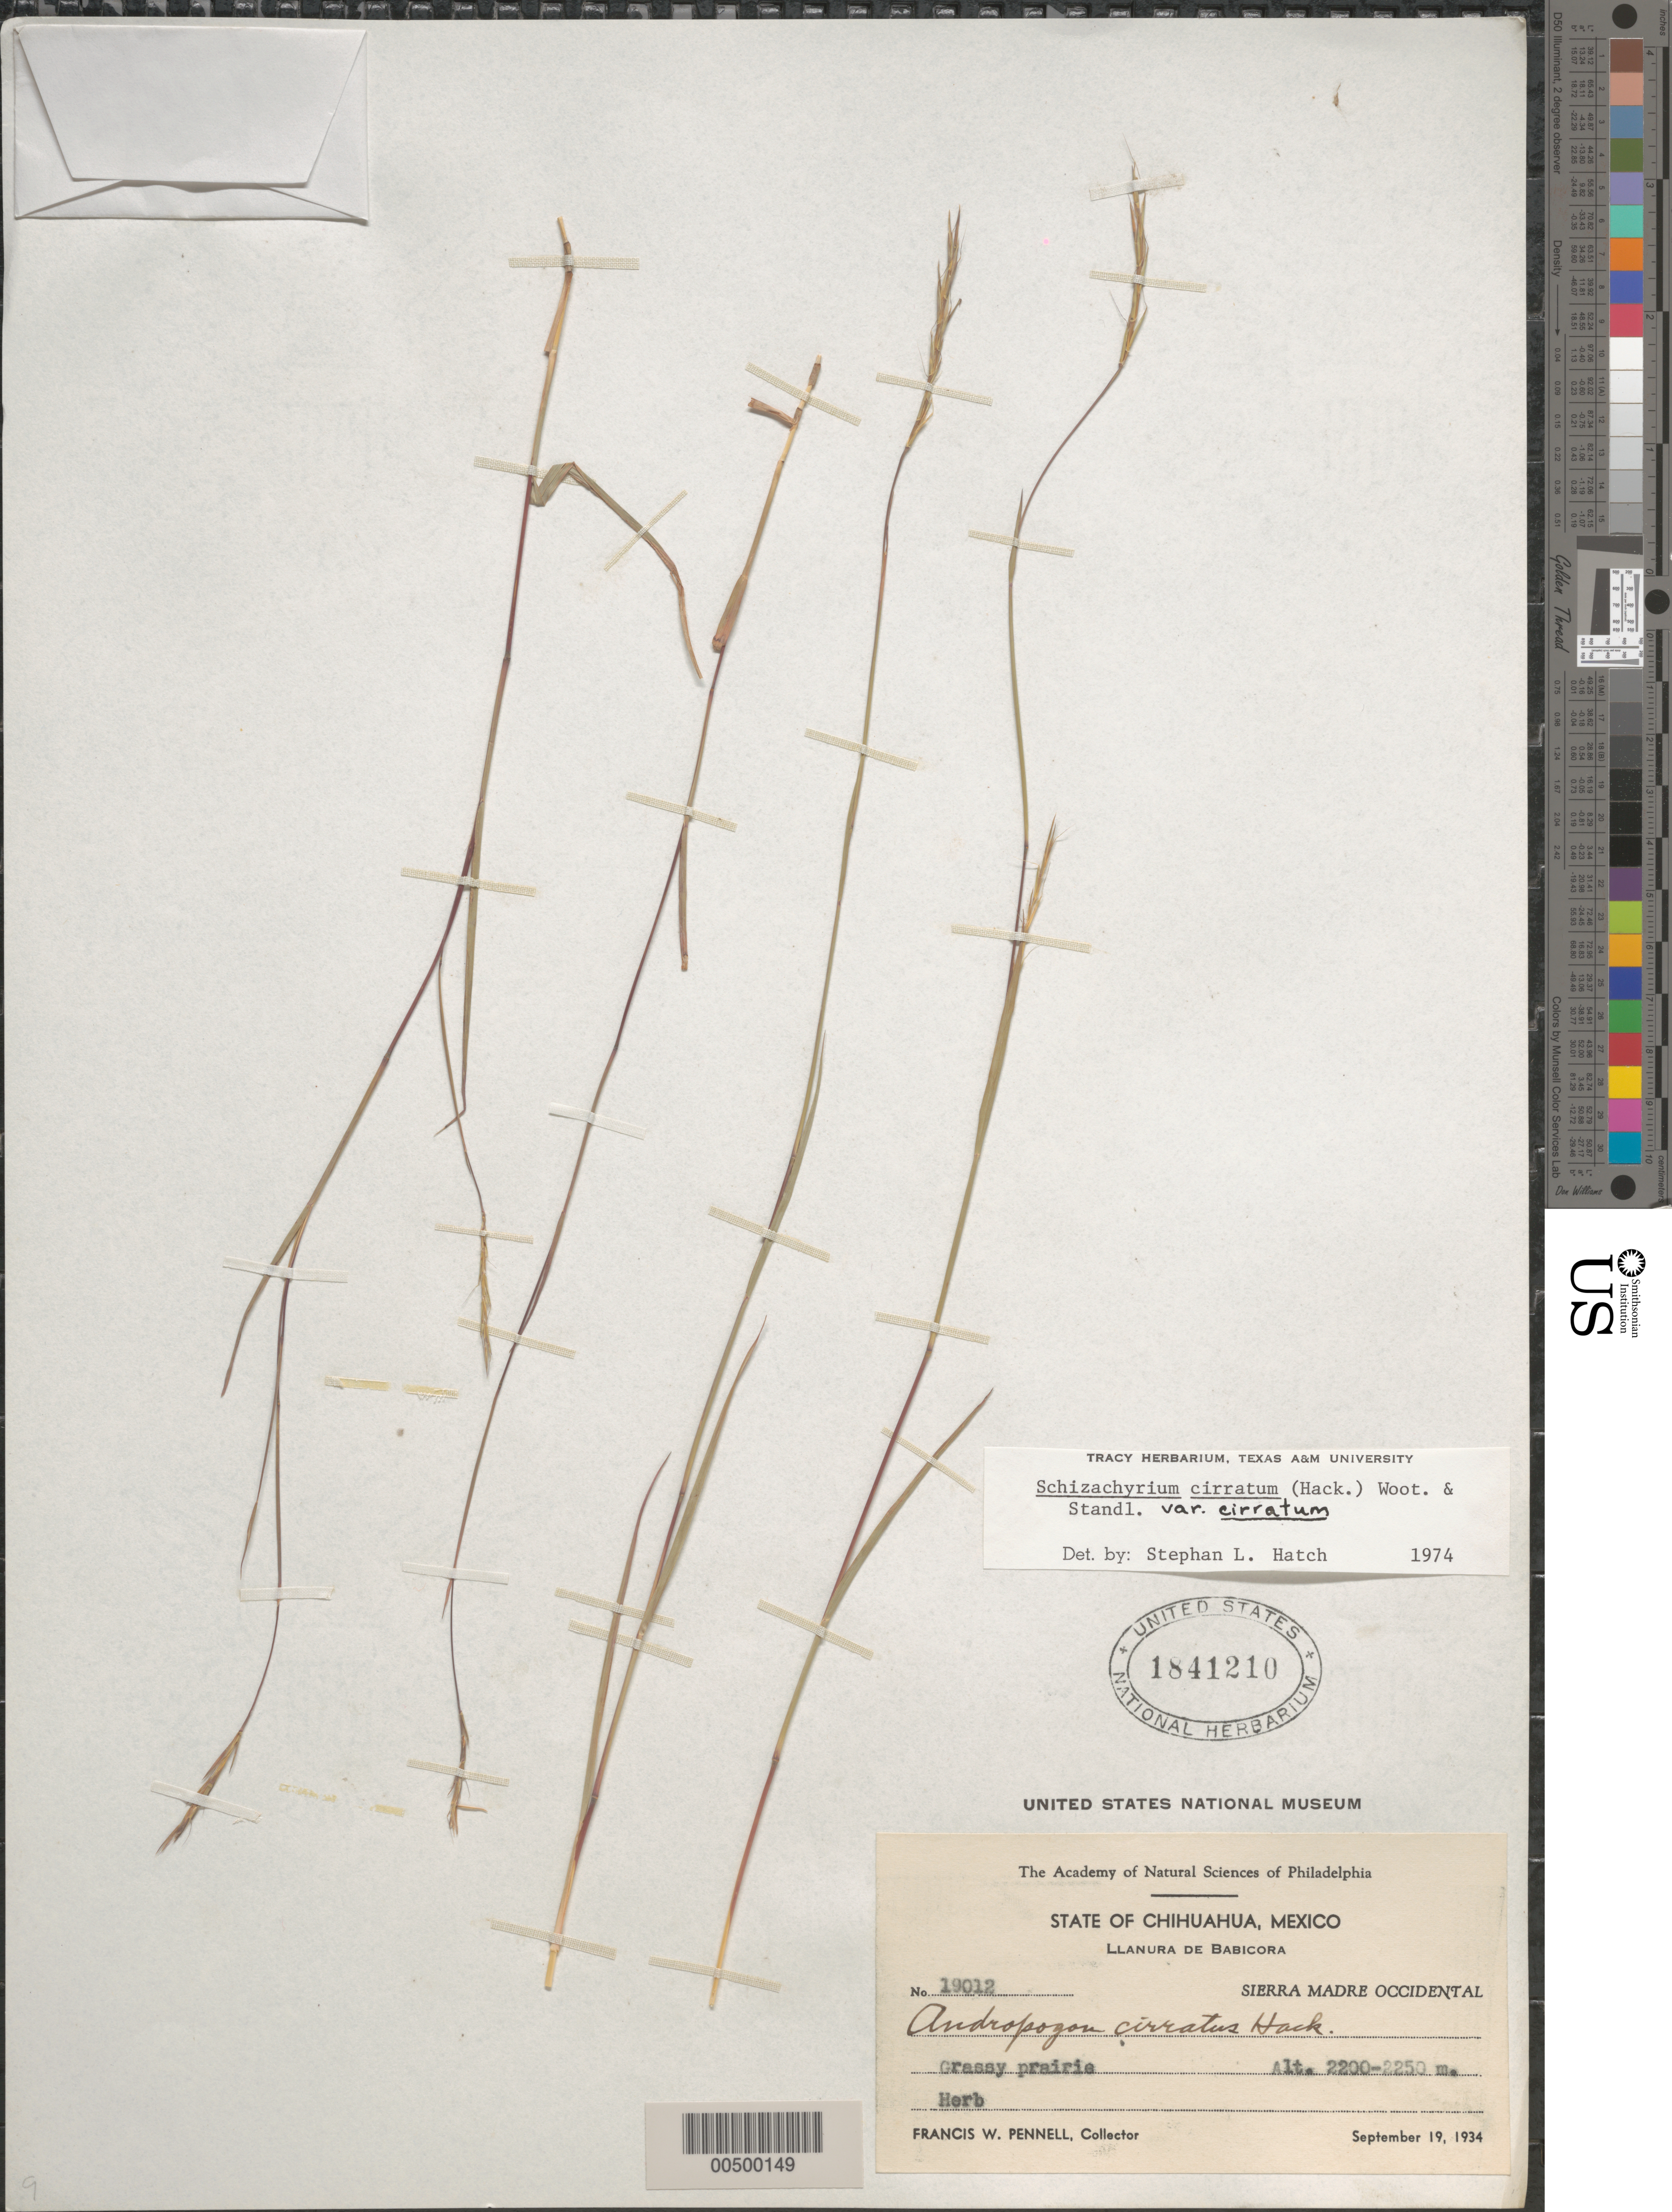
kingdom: Plantae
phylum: Tracheophyta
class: Liliopsida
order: Poales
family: Poaceae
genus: Schizachyrium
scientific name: Schizachyrium cirratum var. cirratum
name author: (Hack.) Wooton & Standl.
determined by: Hatch, S. L.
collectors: F. W. Pennell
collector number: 19012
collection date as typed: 19 Sep 1934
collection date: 1934-09-19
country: Mexico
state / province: Chihuahua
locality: Llanura de Babicora, Sierra Madre Occidental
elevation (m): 2200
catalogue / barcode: US 1841210